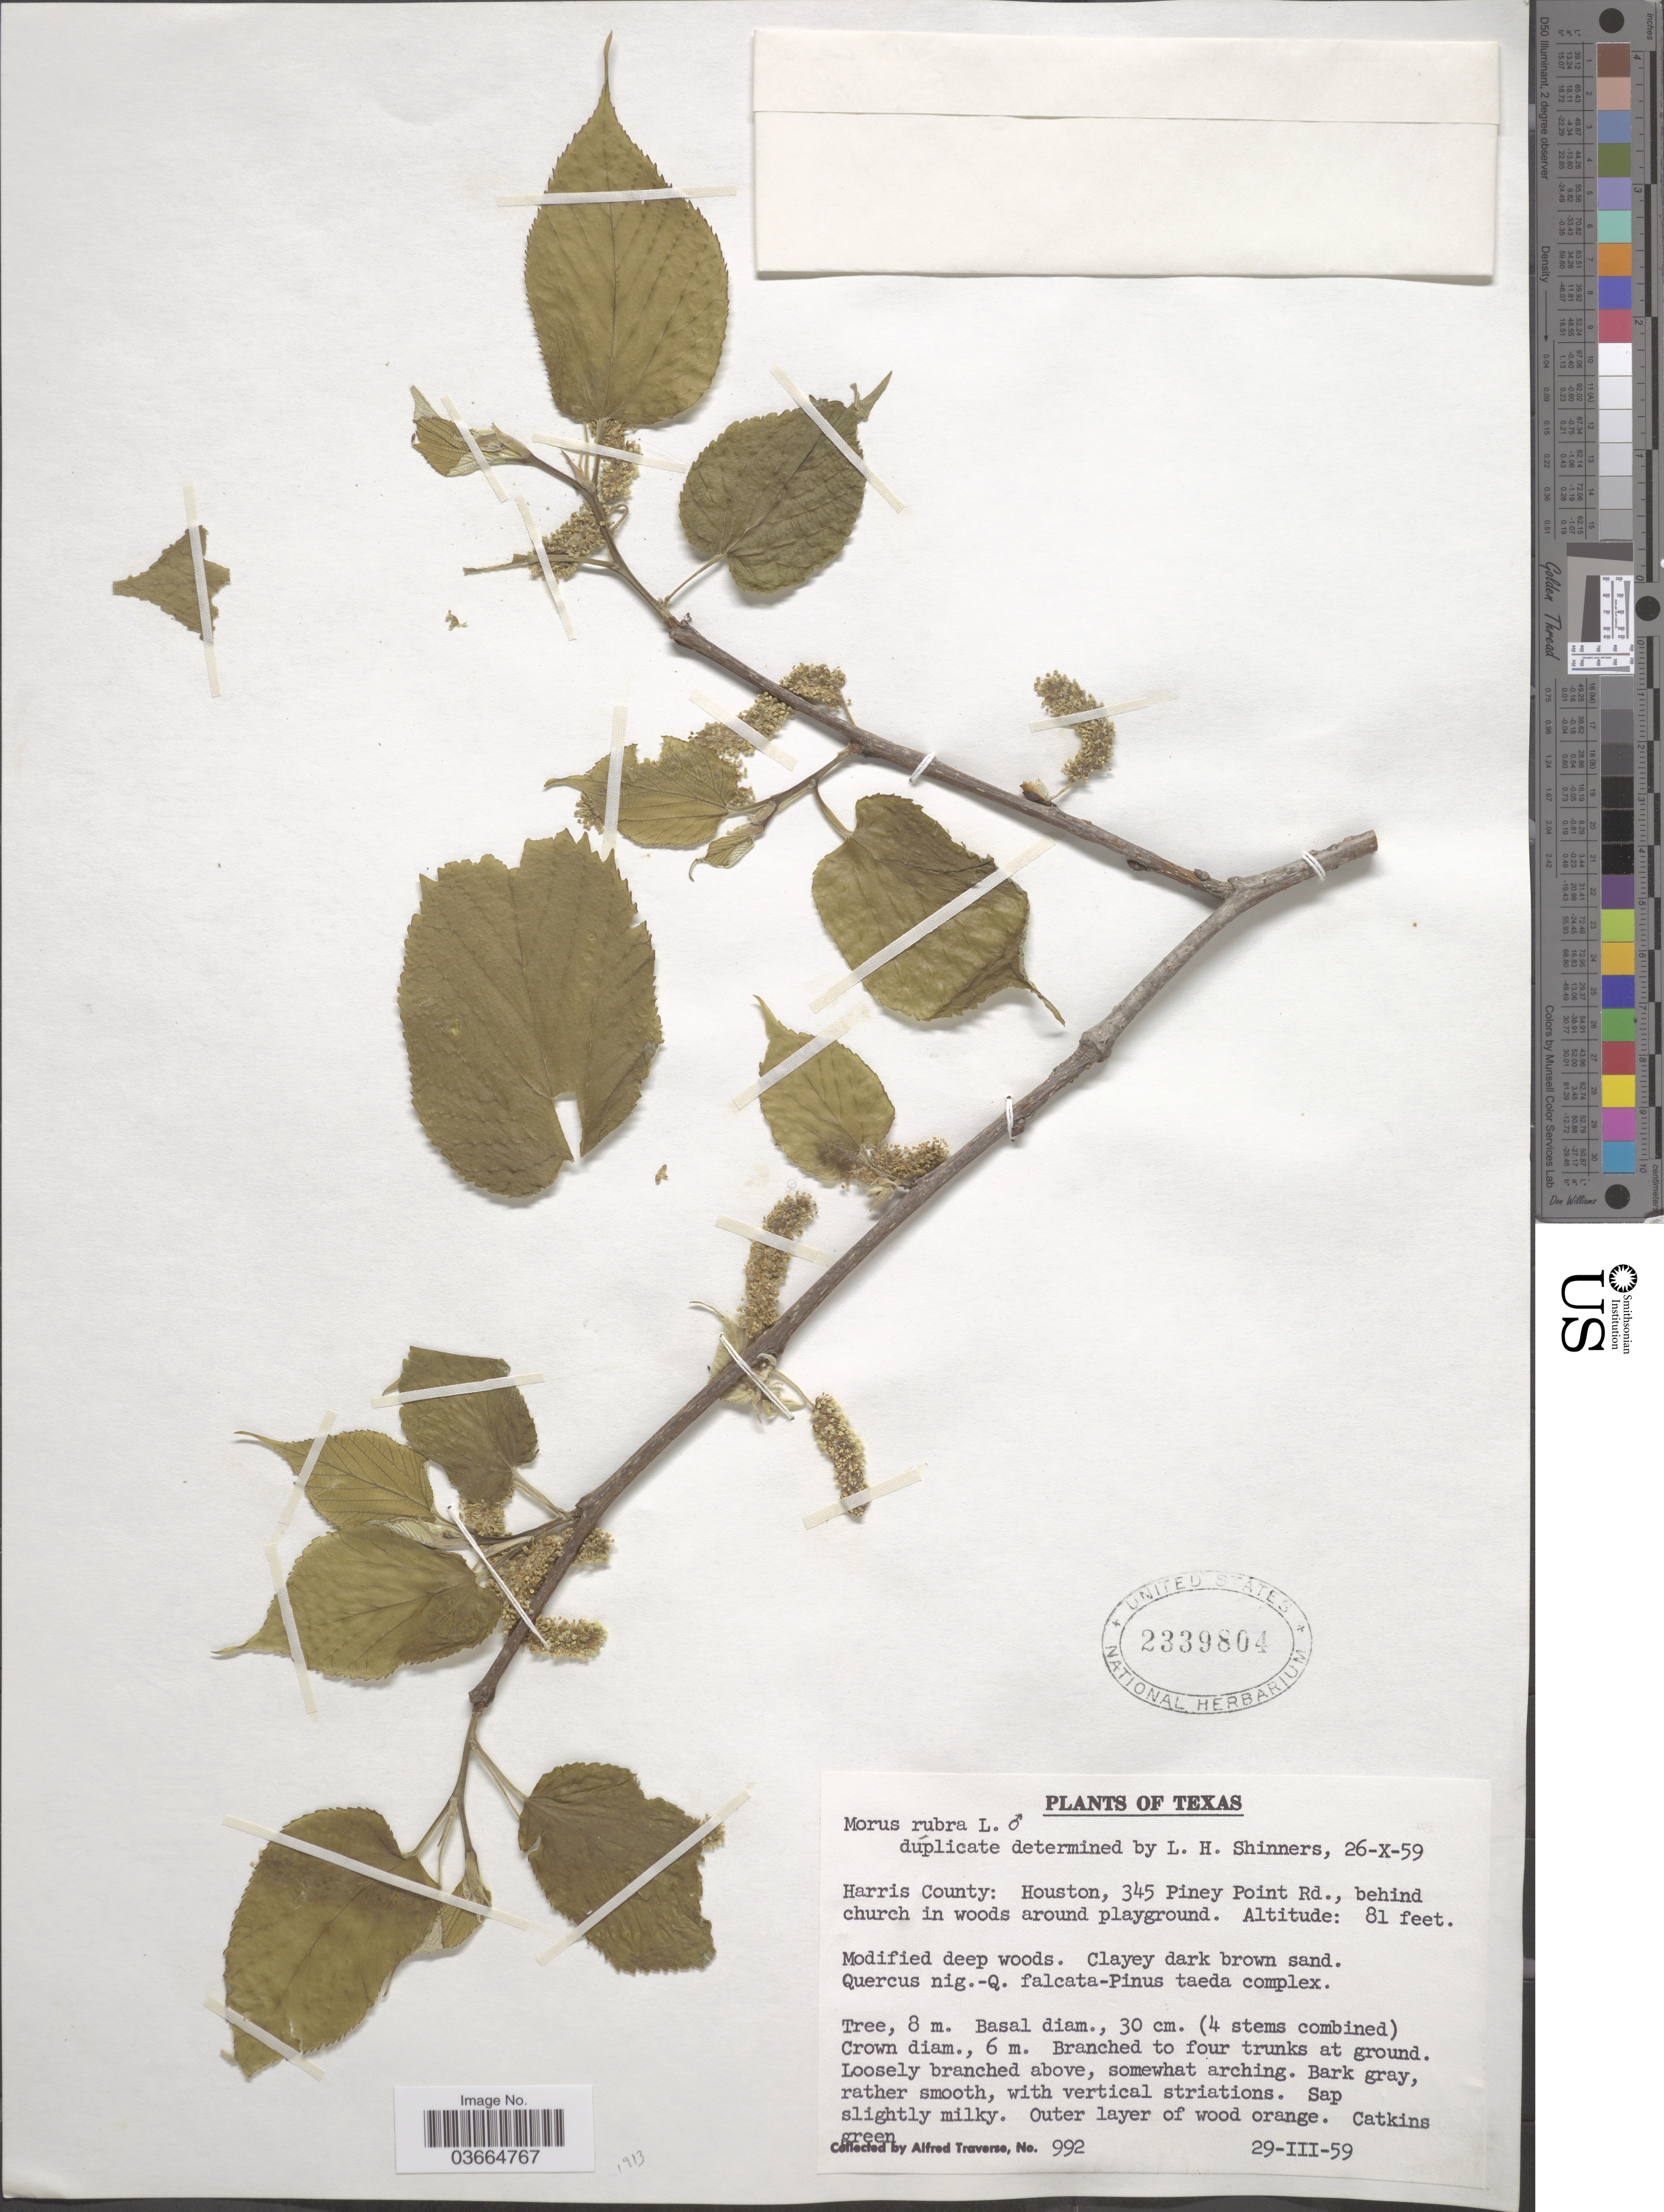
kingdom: Plantae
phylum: Tracheophyta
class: Magnoliopsida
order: Rosales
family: Moraceae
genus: Morus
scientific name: Morus rubra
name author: L.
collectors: A. Traverse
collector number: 992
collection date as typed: Transcribed d/m/y: 29/3/59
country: United States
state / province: Texas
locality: Harris County: Houston, 345 Piney Point Rd., behind church in woods around playground.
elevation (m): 25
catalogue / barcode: US 2339804